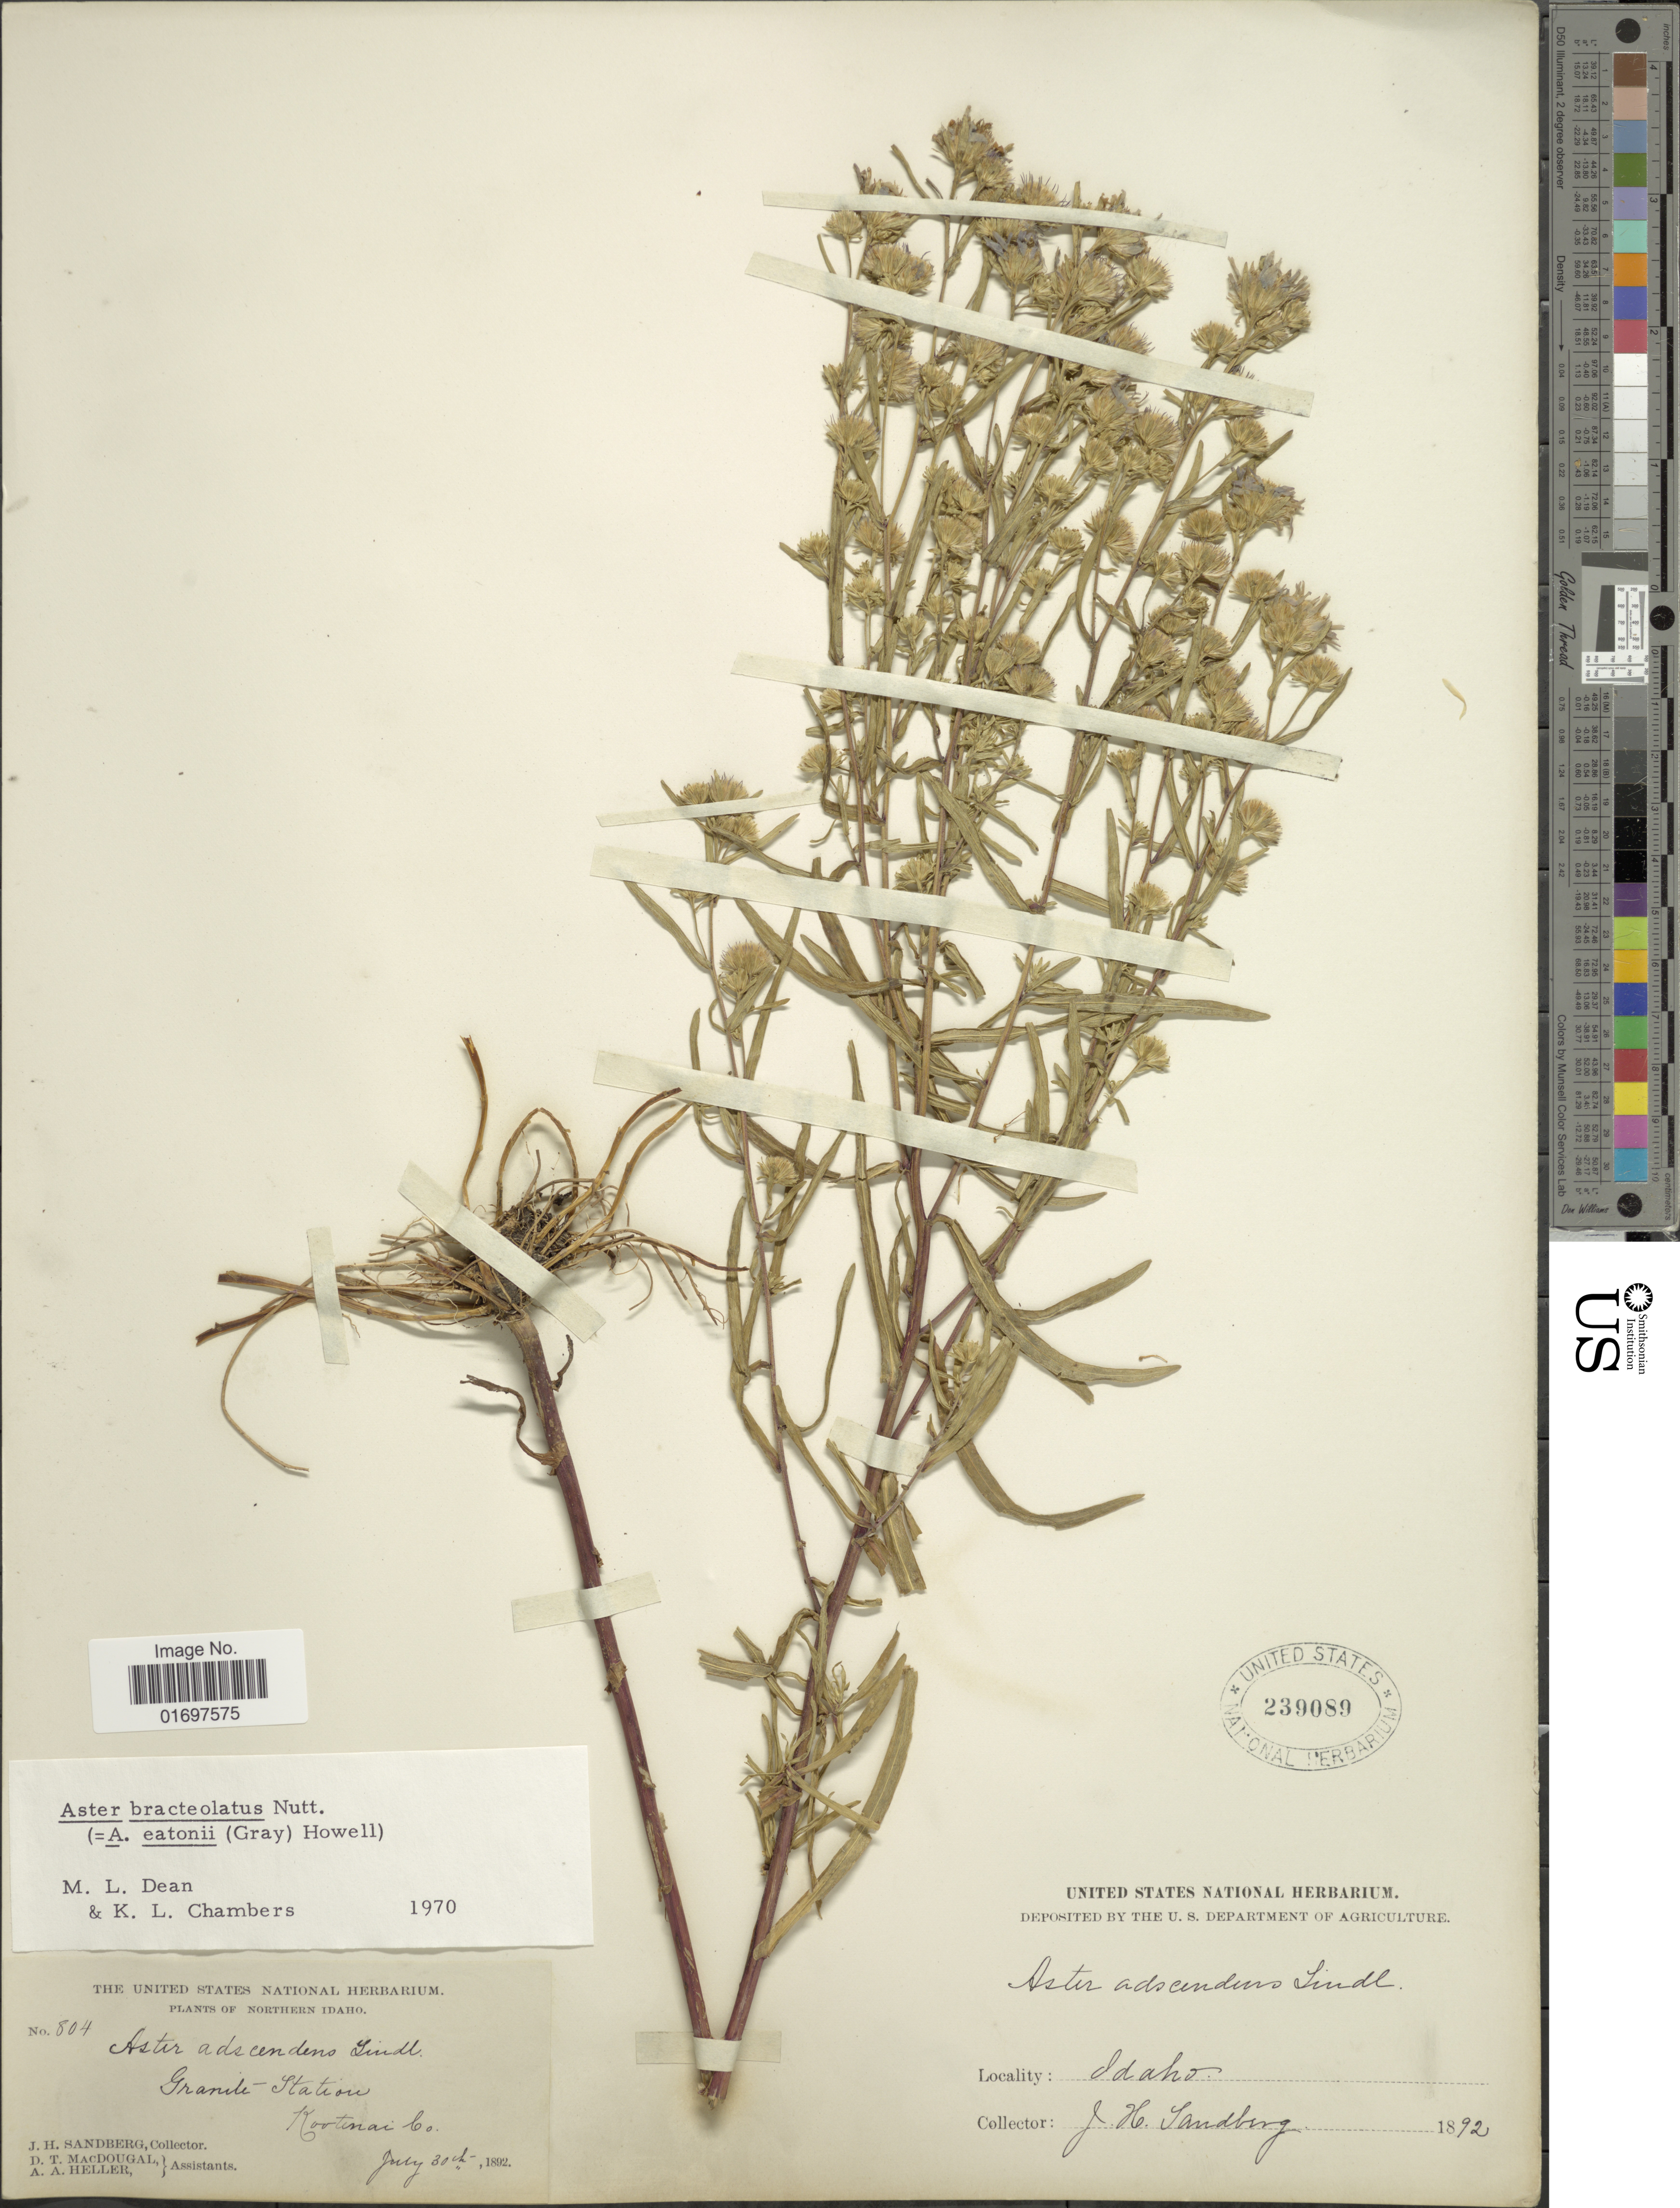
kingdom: Plantae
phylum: Tracheophyta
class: Magnoliopsida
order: Asterales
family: Asteraceae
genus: Symphyotrichum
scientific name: Symphyotrichum bracteolatum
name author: (Nutt.) G.L. Nesom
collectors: J. H. Sandberg, D. T. MacDougal & A. A. Heller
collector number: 804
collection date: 1892-07-30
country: United States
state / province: Idaho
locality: Northern Idaho. Granite Station, Kootinai Co.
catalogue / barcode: US 239089